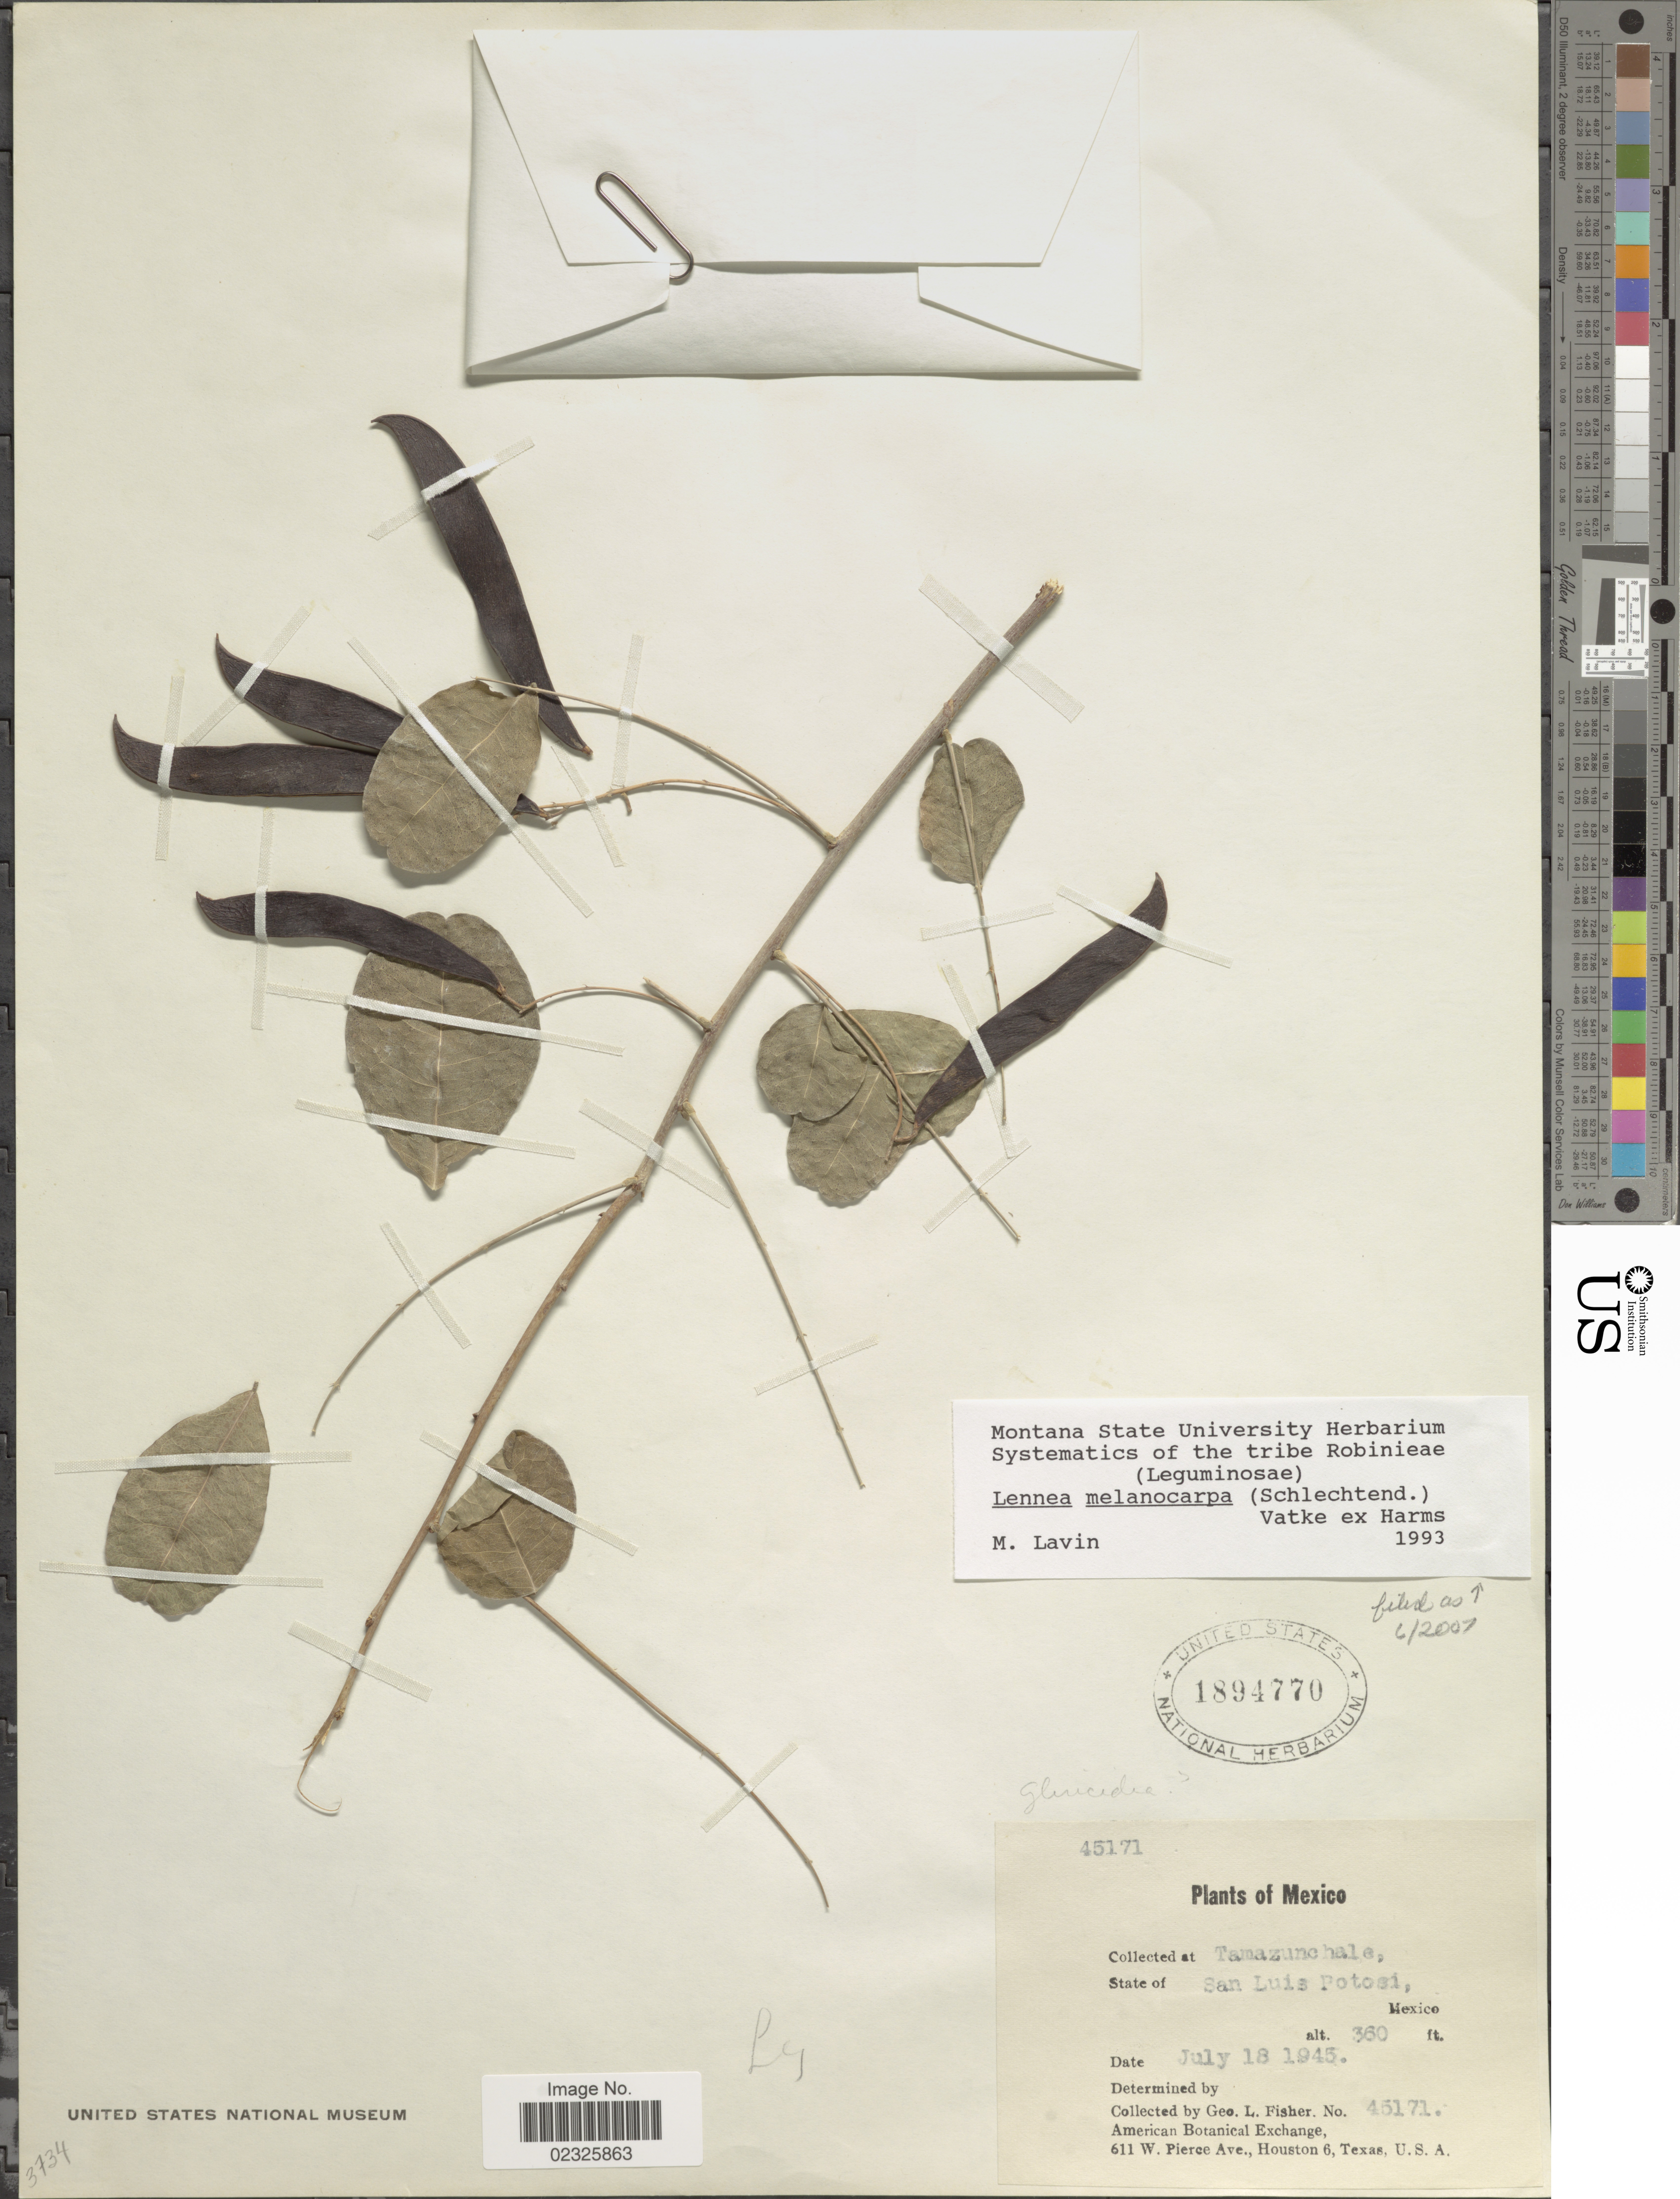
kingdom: Plantae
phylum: Tracheophyta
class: Magnoliopsida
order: Fabales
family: Fabaceae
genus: Lennea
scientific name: Lennea melanocarpa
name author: (Schltdl.) Vatke ex Harms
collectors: G. L. Fisher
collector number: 45171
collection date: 1945-07-18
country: Mexico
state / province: San Luis Potosí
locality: Tamazunchale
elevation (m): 110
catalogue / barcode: US 1894770